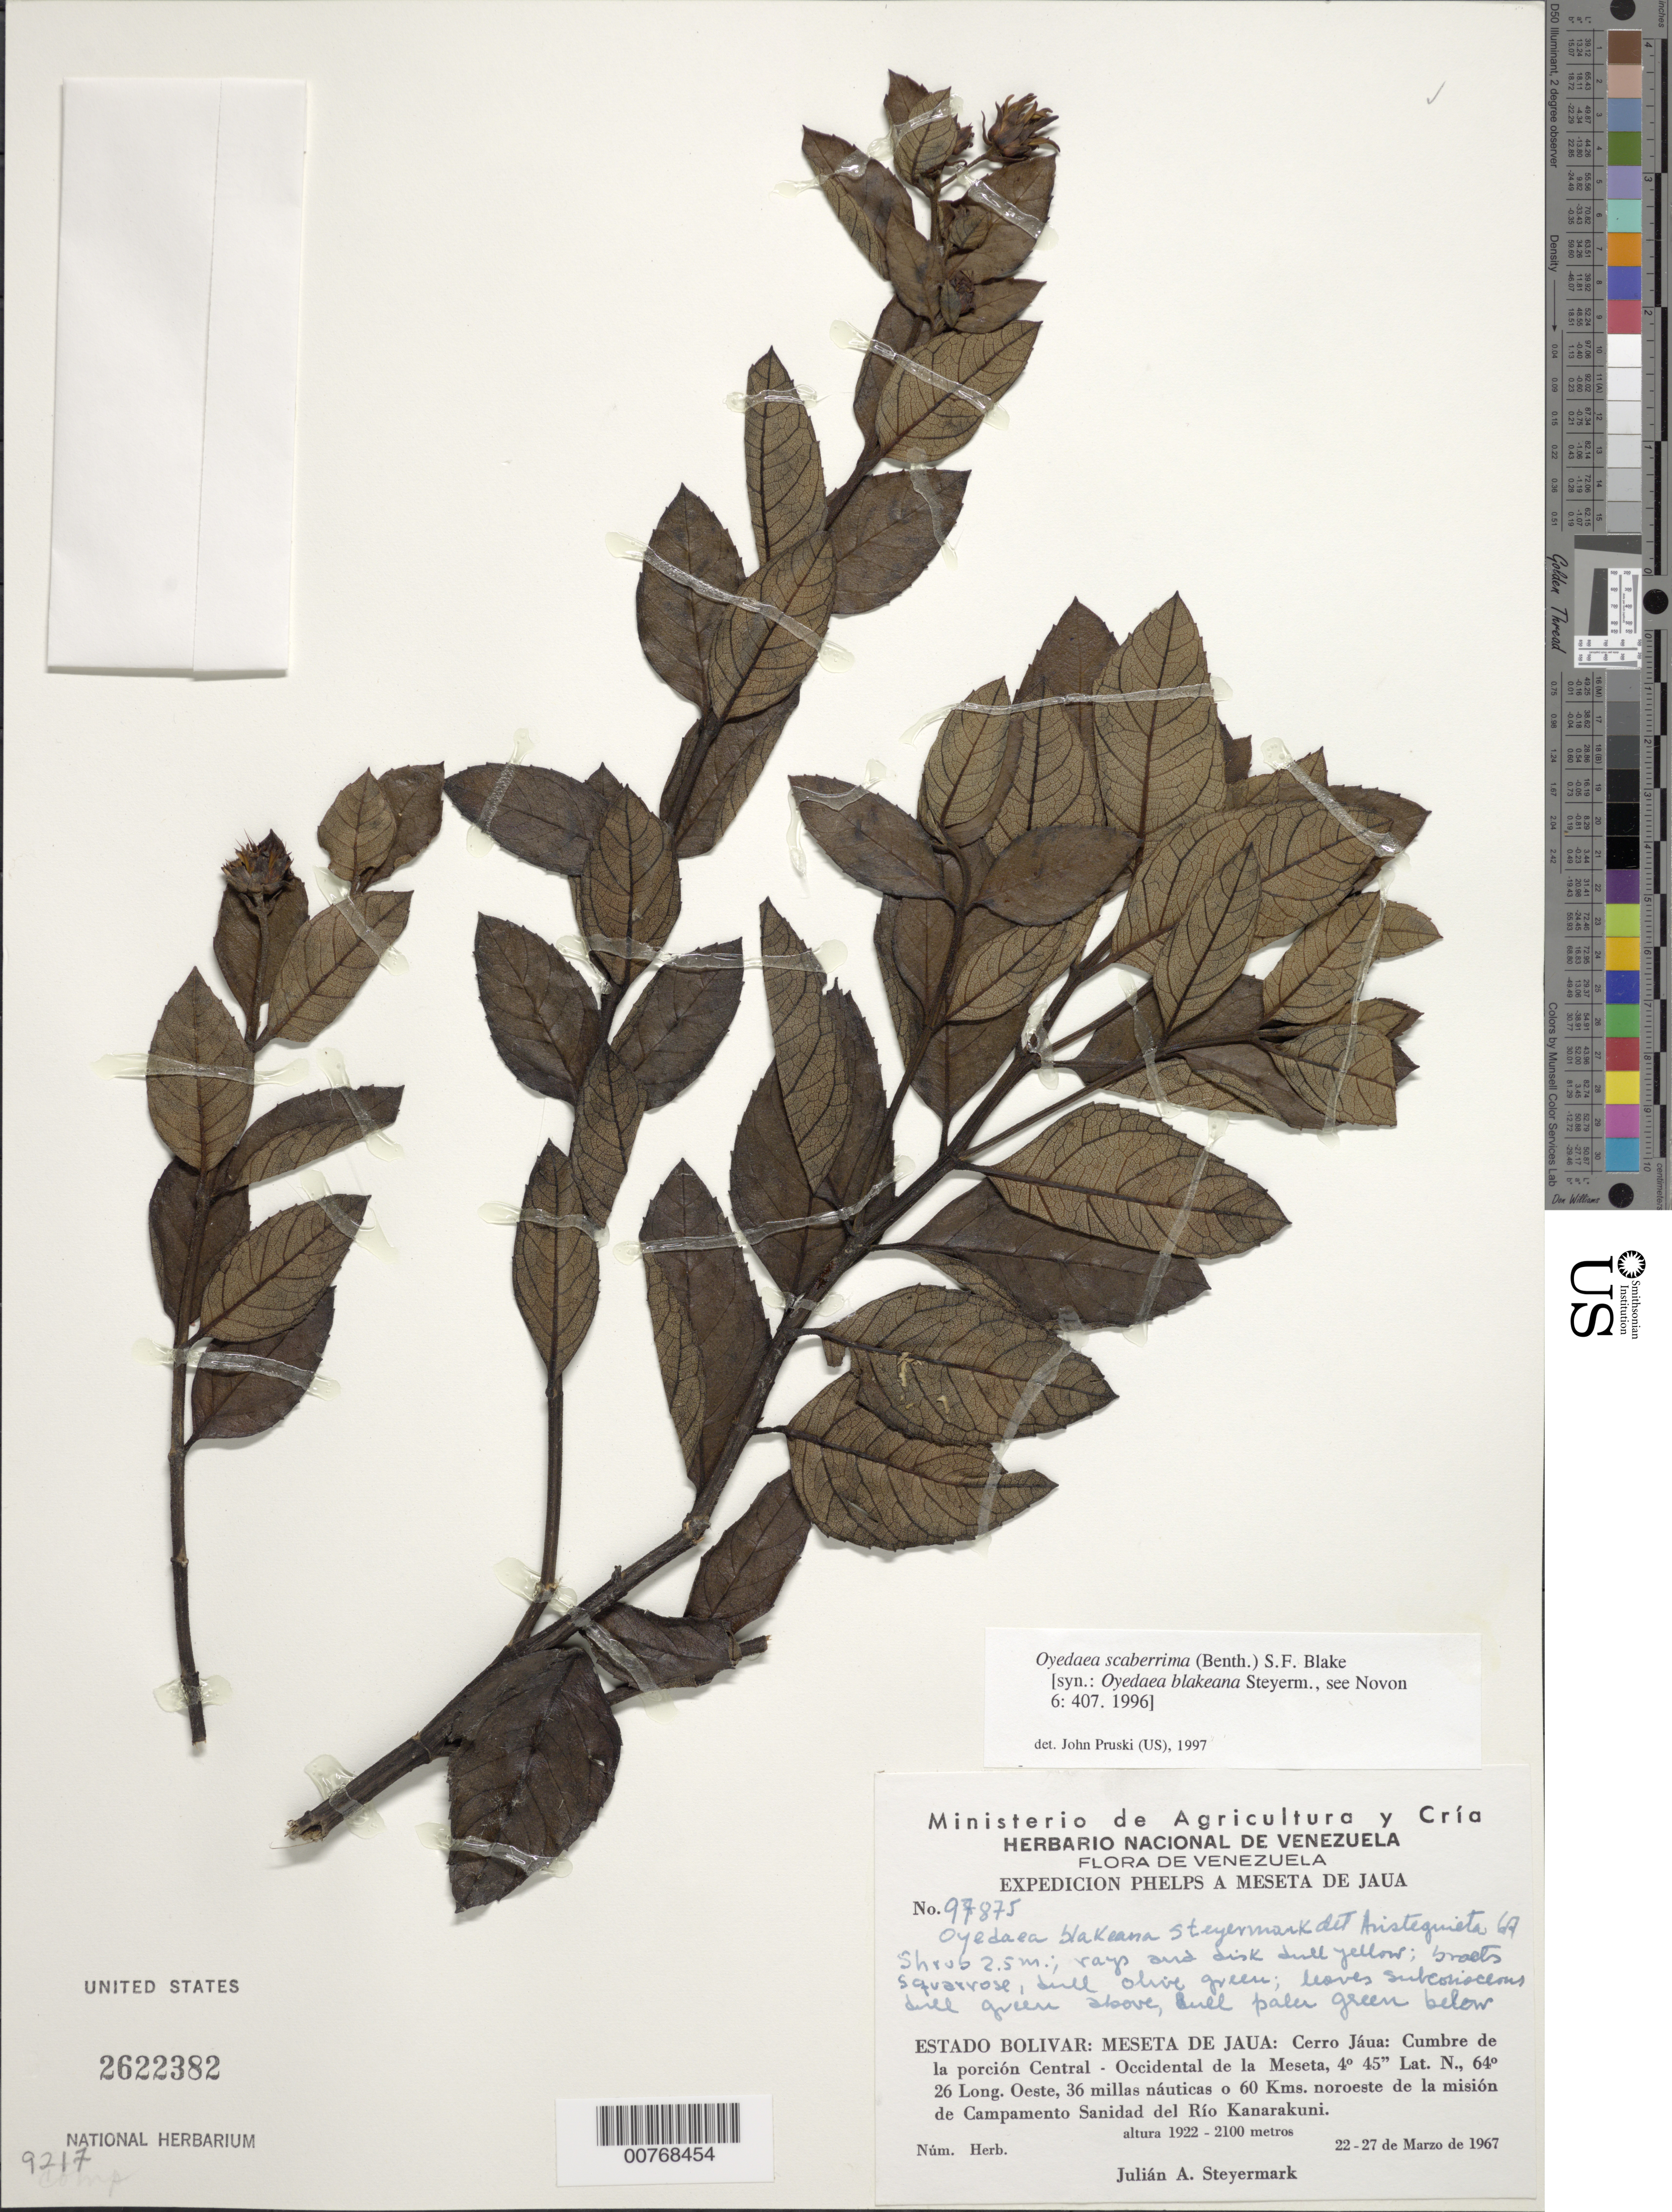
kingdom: Plantae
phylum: Tracheophyta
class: Magnoliopsida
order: Asterales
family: Asteraceae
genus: Oyedaea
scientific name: Oyedaea scaberrima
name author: (Benth.) S.F. Blake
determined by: Pruski, J. F.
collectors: J. Steyermark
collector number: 97875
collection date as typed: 22-Mar-67 to 27-Mar-67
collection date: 1967-03-22/1967-03-27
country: Venezuela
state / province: Bolívar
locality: Meseta del Jaua: Cerro Jáua, cumbre de la porcion Central-Occidental de la Meseta, 36 millas nauticas o 60 km NO de la mision de Campamento Sanidad del Río Kanarakuni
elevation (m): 1922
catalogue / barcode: US 2622382